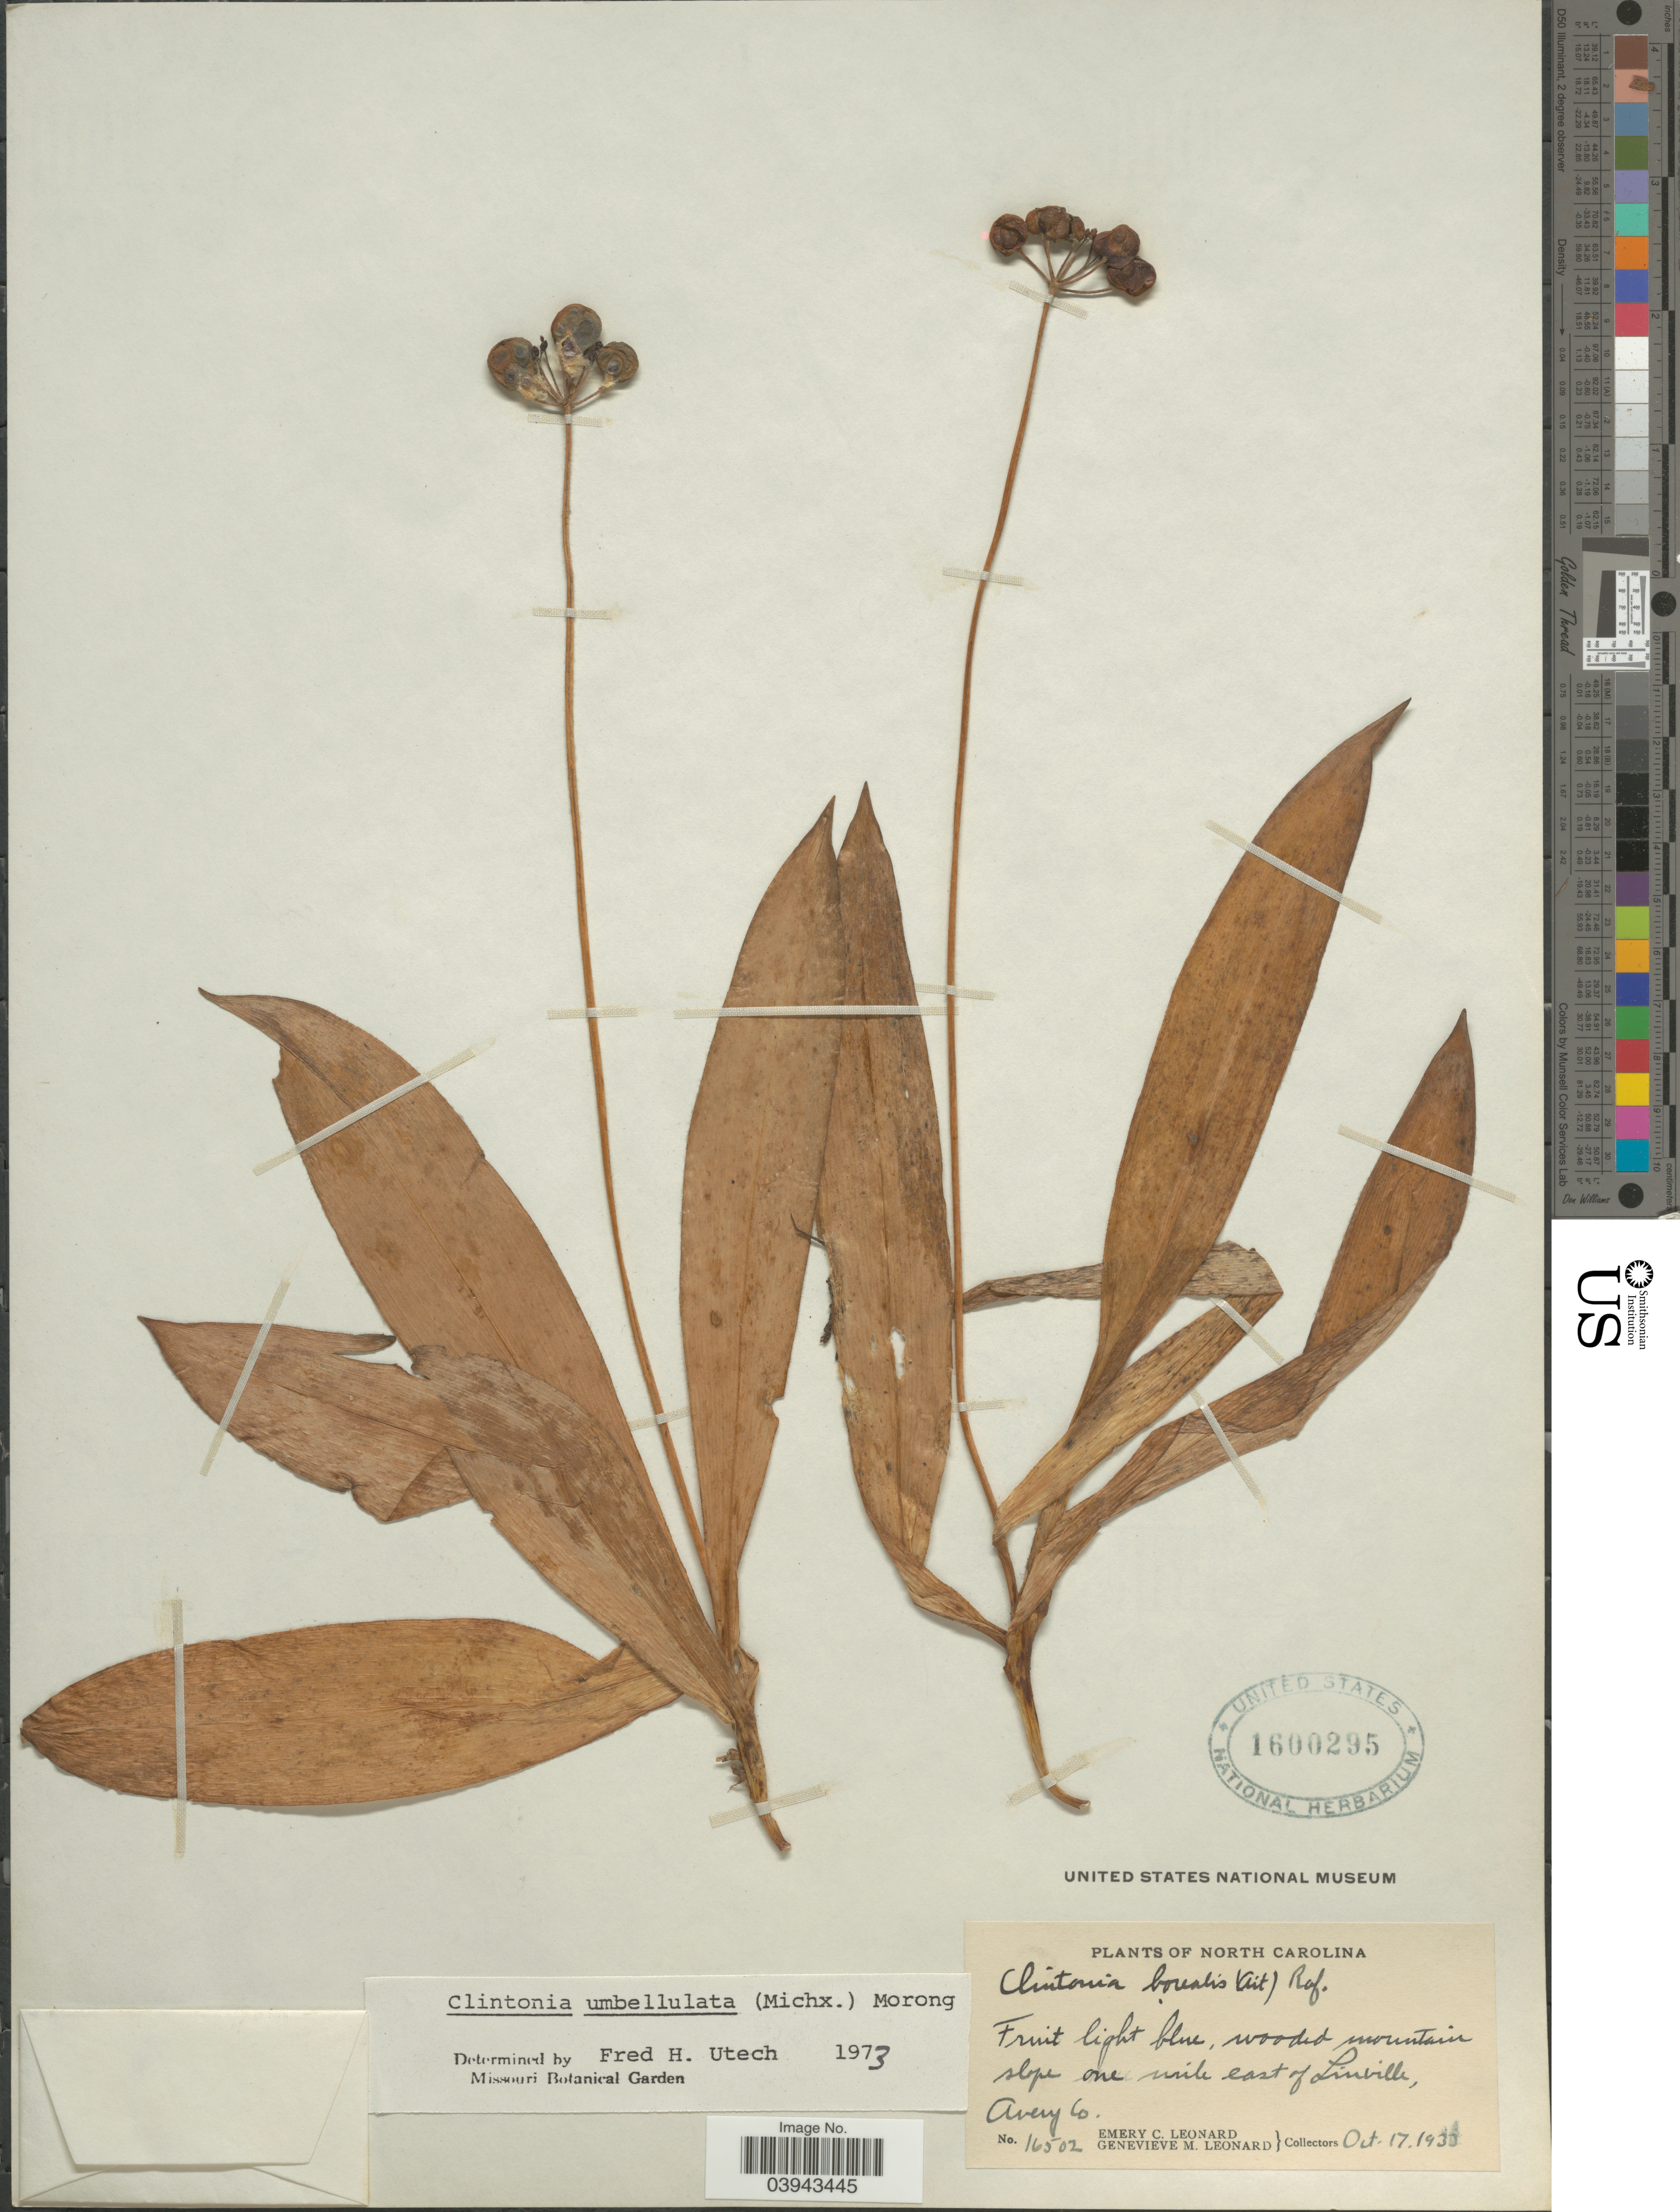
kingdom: Plantae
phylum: Tracheophyta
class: Liliopsida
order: Liliales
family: Liliaceae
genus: Clintonia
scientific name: Clintonia umbellulata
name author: (Michx.) Morong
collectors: E. C. Leonard & G. M. Leonard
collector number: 16502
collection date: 1933-10-17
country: United States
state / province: North Carolina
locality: Wooded mountainslope one mile east of Linville, Avery Co.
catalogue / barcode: US 1600295